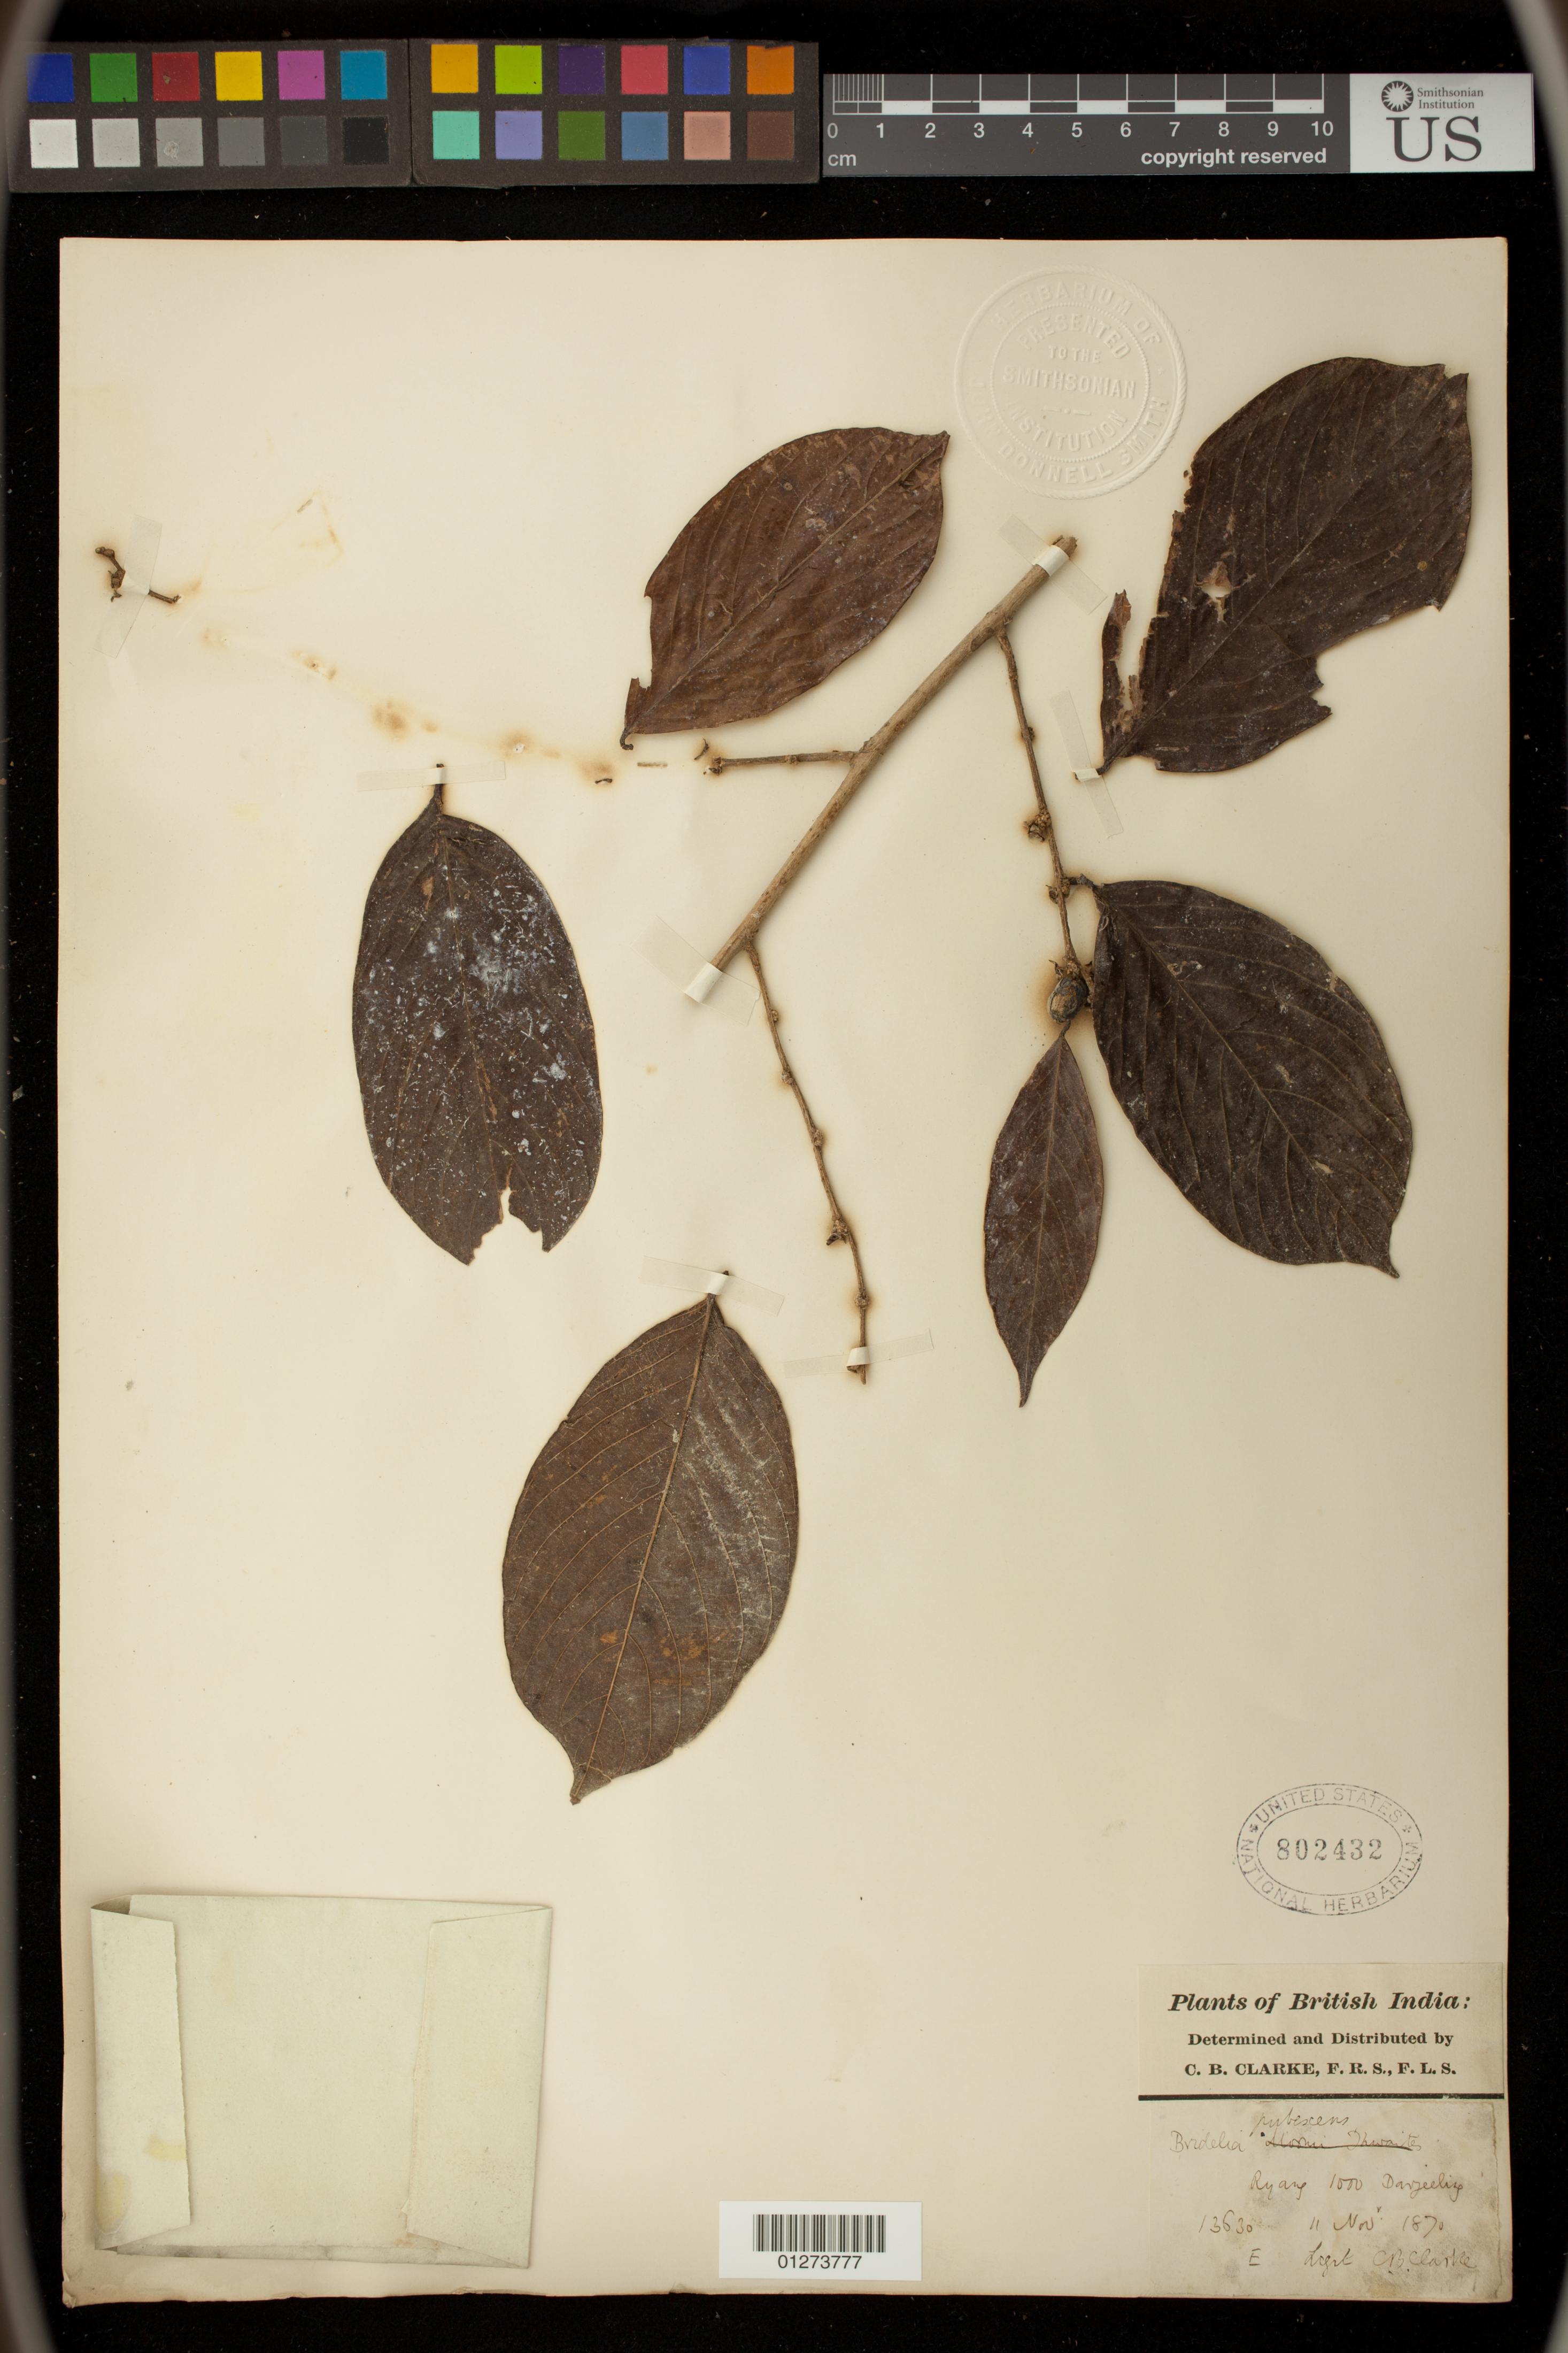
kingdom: Plantae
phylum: Tracheophyta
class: Magnoliopsida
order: Malpighiales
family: Phyllanthaceae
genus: Bridelia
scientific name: Bridelia retusa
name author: (L.) A. Juss.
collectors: C. B. Clarke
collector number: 13630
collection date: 1870-11-11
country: India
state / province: West Bengal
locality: British India: Ryang 1000 Darjeeling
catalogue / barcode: US 802432